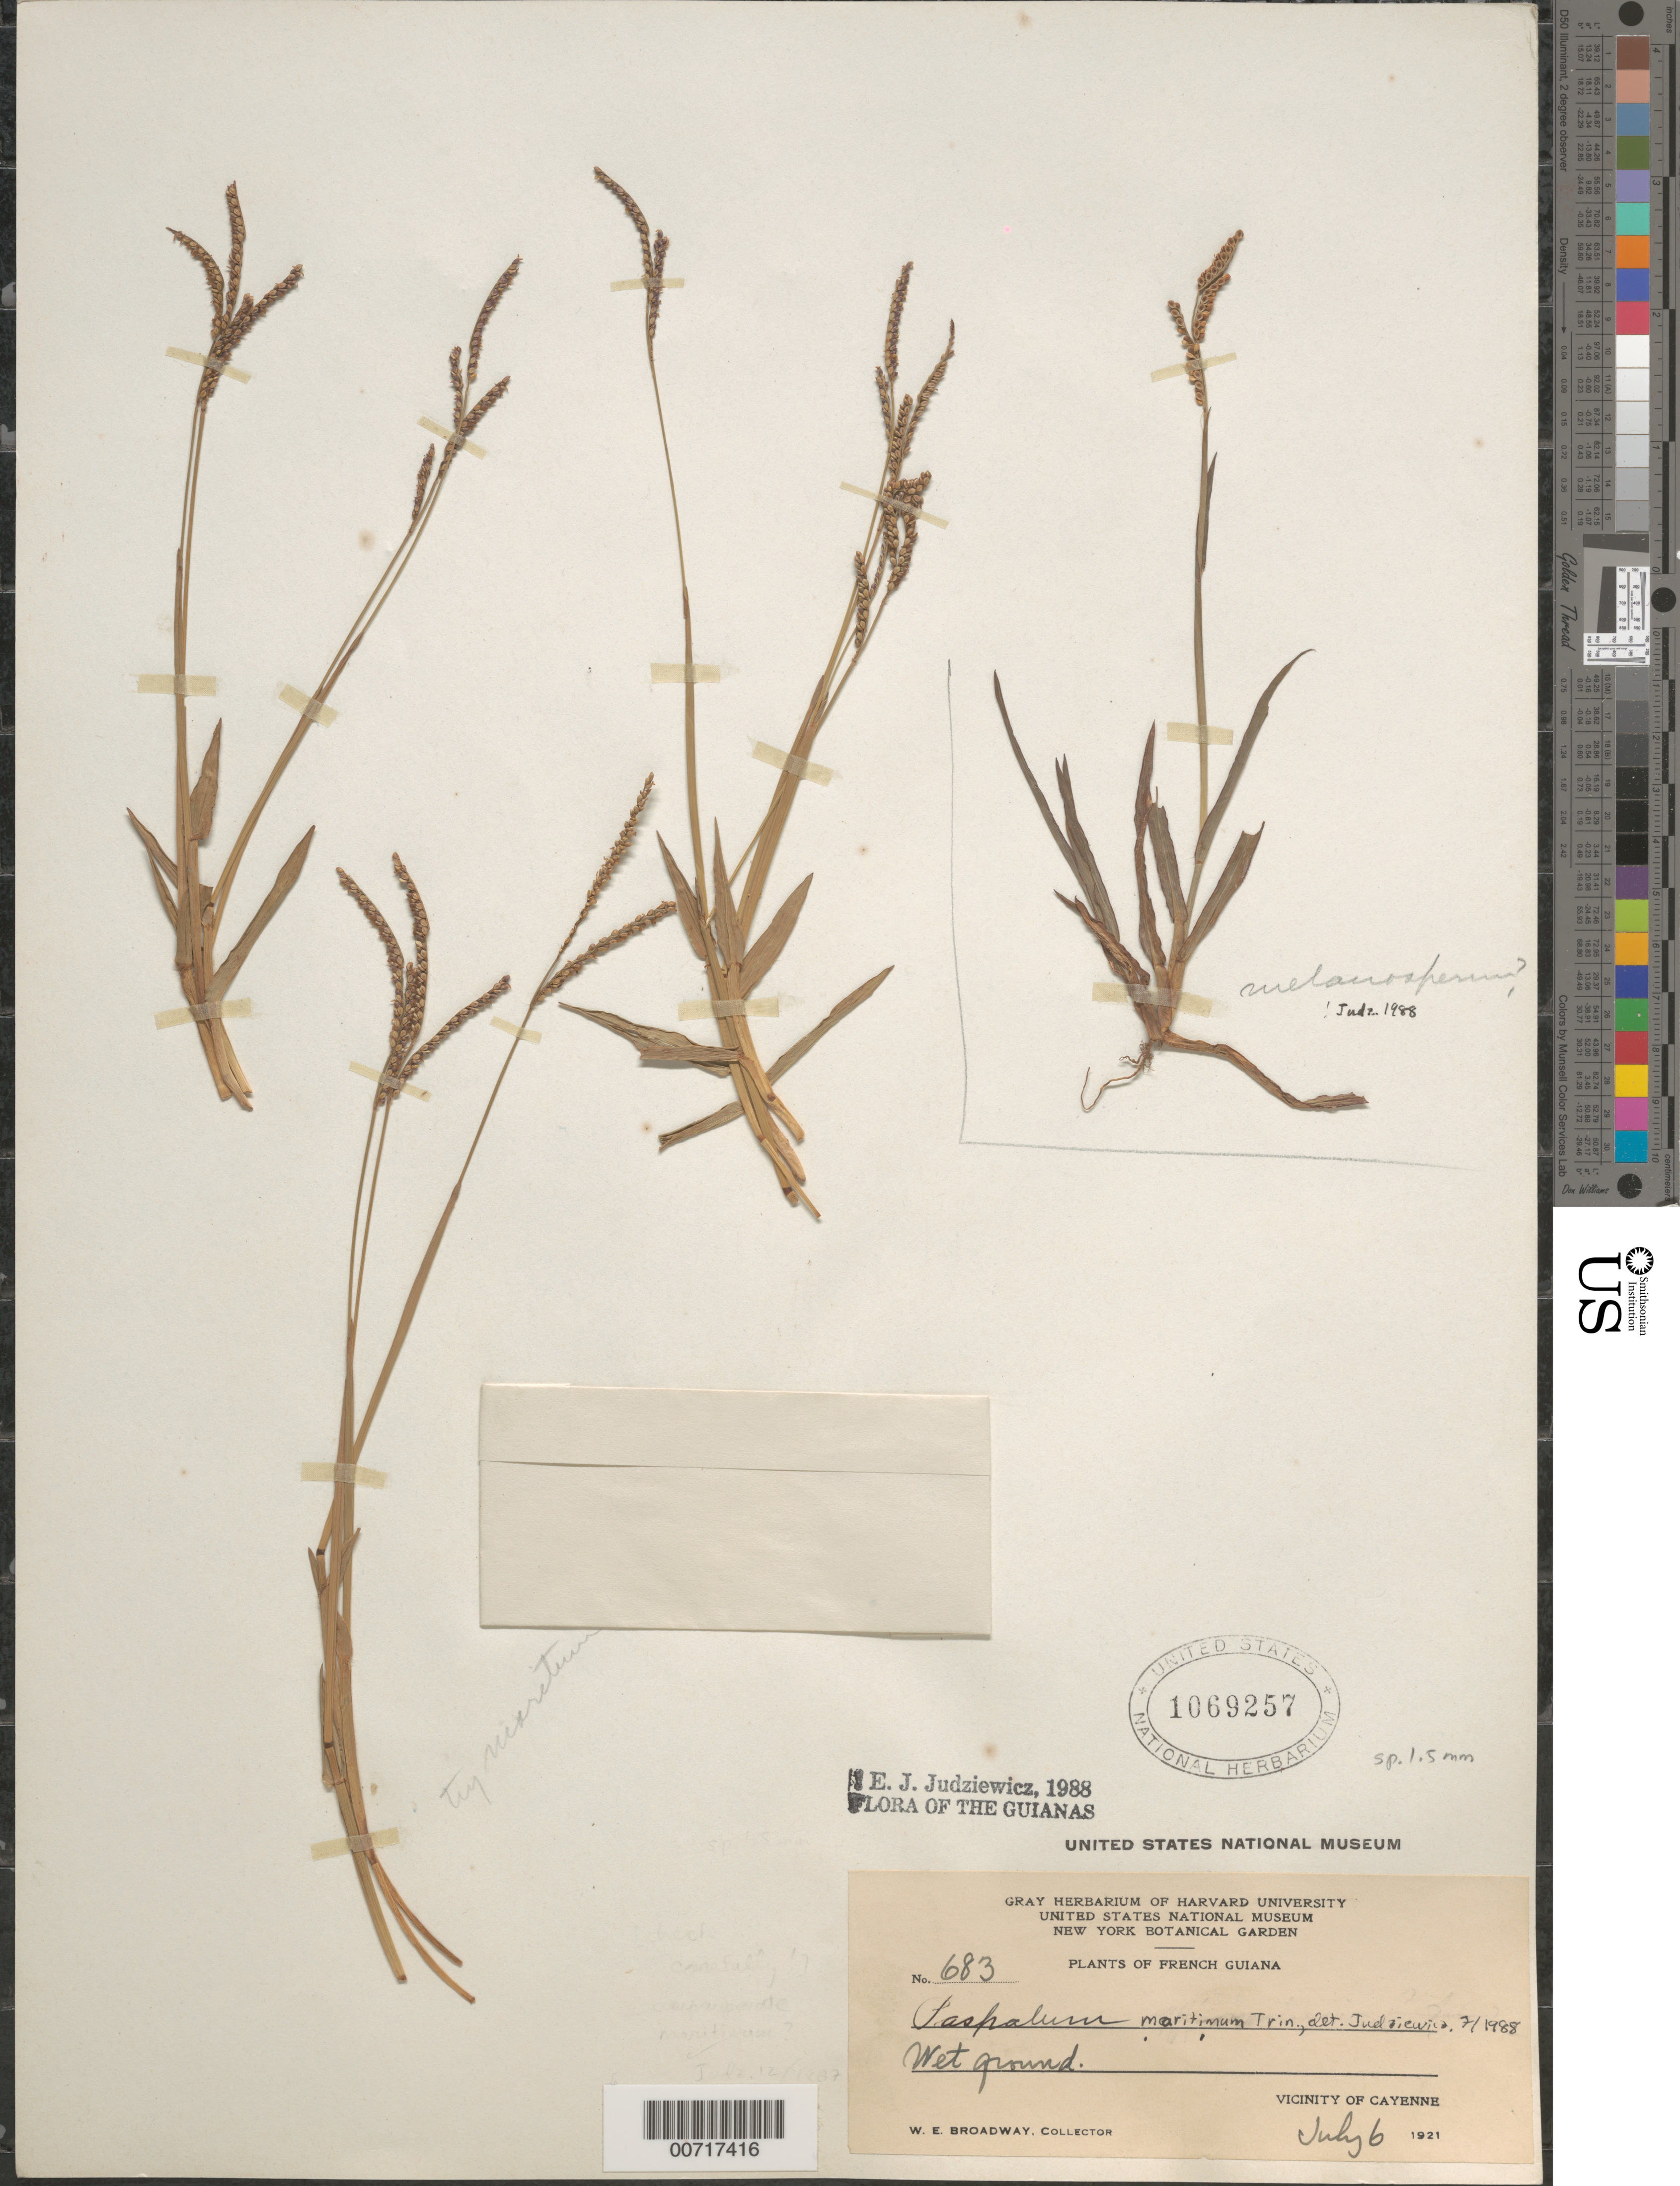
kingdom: Plantae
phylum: Tracheophyta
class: Liliopsida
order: Poales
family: Poaceae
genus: Paspalum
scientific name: Paspalum maritimum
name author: Trin.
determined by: Judziewicz, E. J.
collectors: W. E. Broadway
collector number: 683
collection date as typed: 6-Jul-21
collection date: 1921-07-06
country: French Guiana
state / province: Cayenne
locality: Cayenne, vic.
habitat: Wet ground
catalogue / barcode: US 1069257